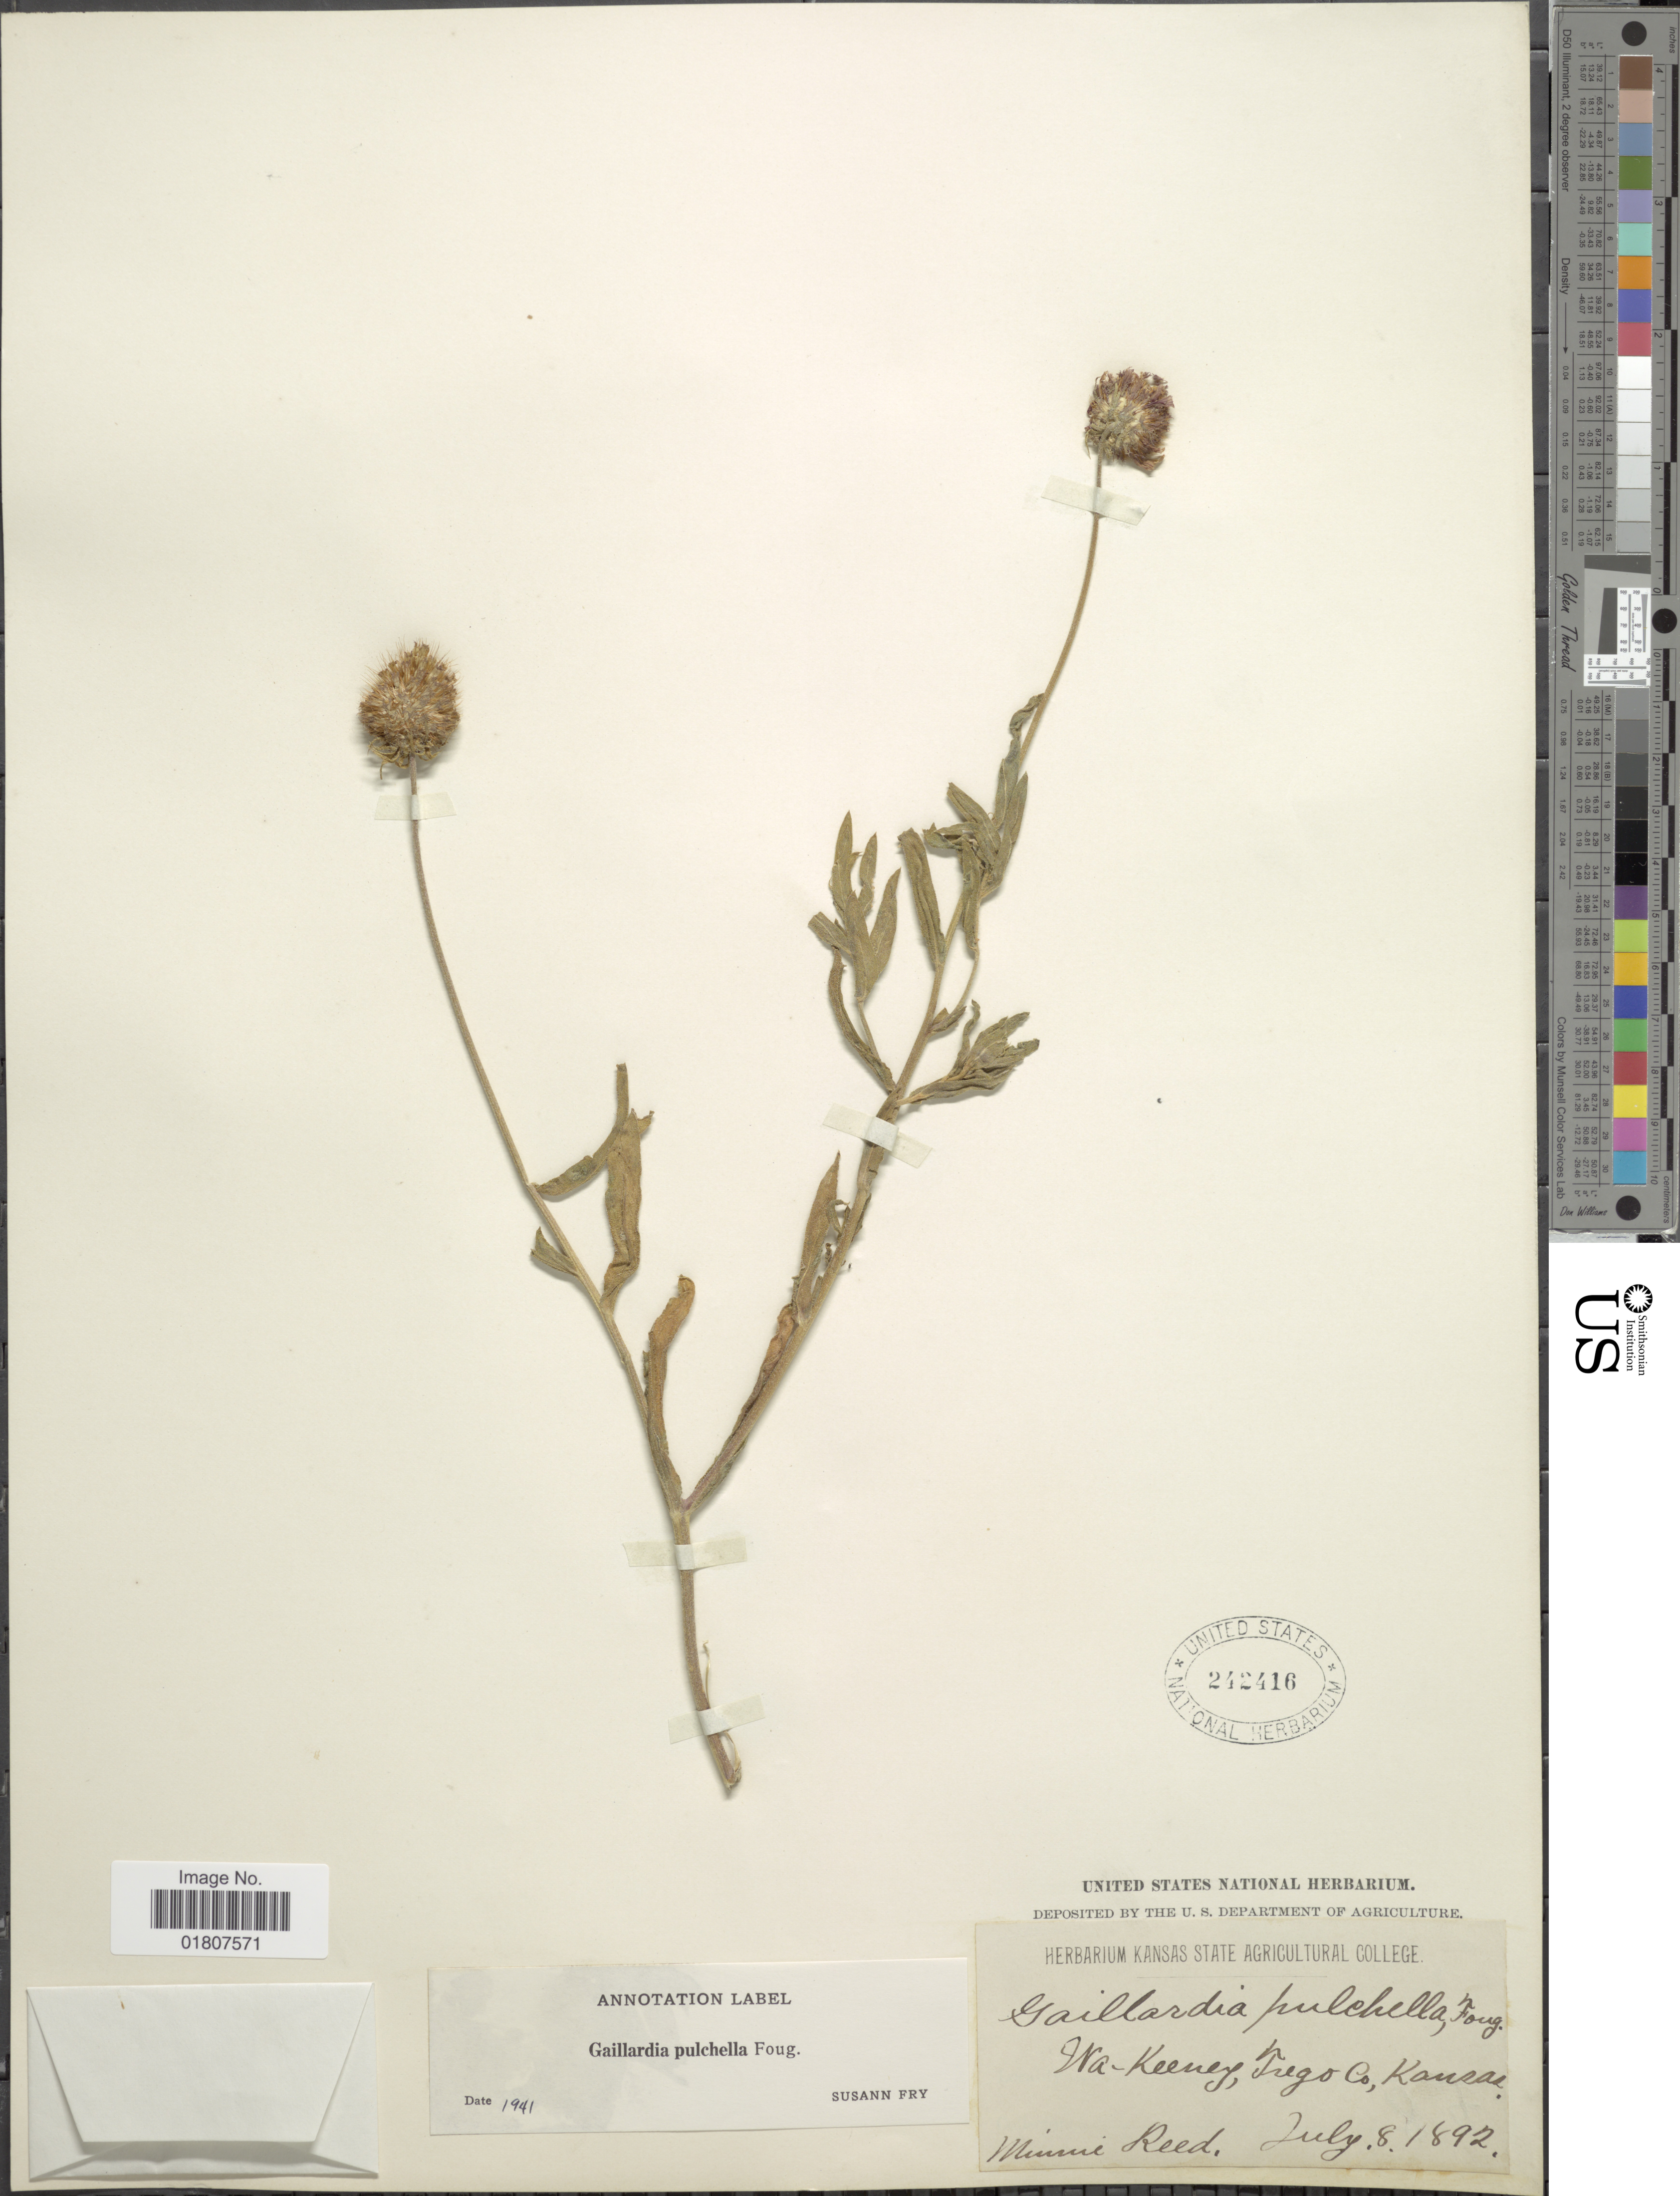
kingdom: Plantae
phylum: Tracheophyta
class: Magnoliopsida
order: Asterales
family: Asteraceae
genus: Gaillardia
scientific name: Gaillardia pulchella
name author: Foug.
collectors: M. Reed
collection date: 1892-07-08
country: United States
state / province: Kansas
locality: Wa-Keeney, Trego Co.,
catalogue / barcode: US 242416